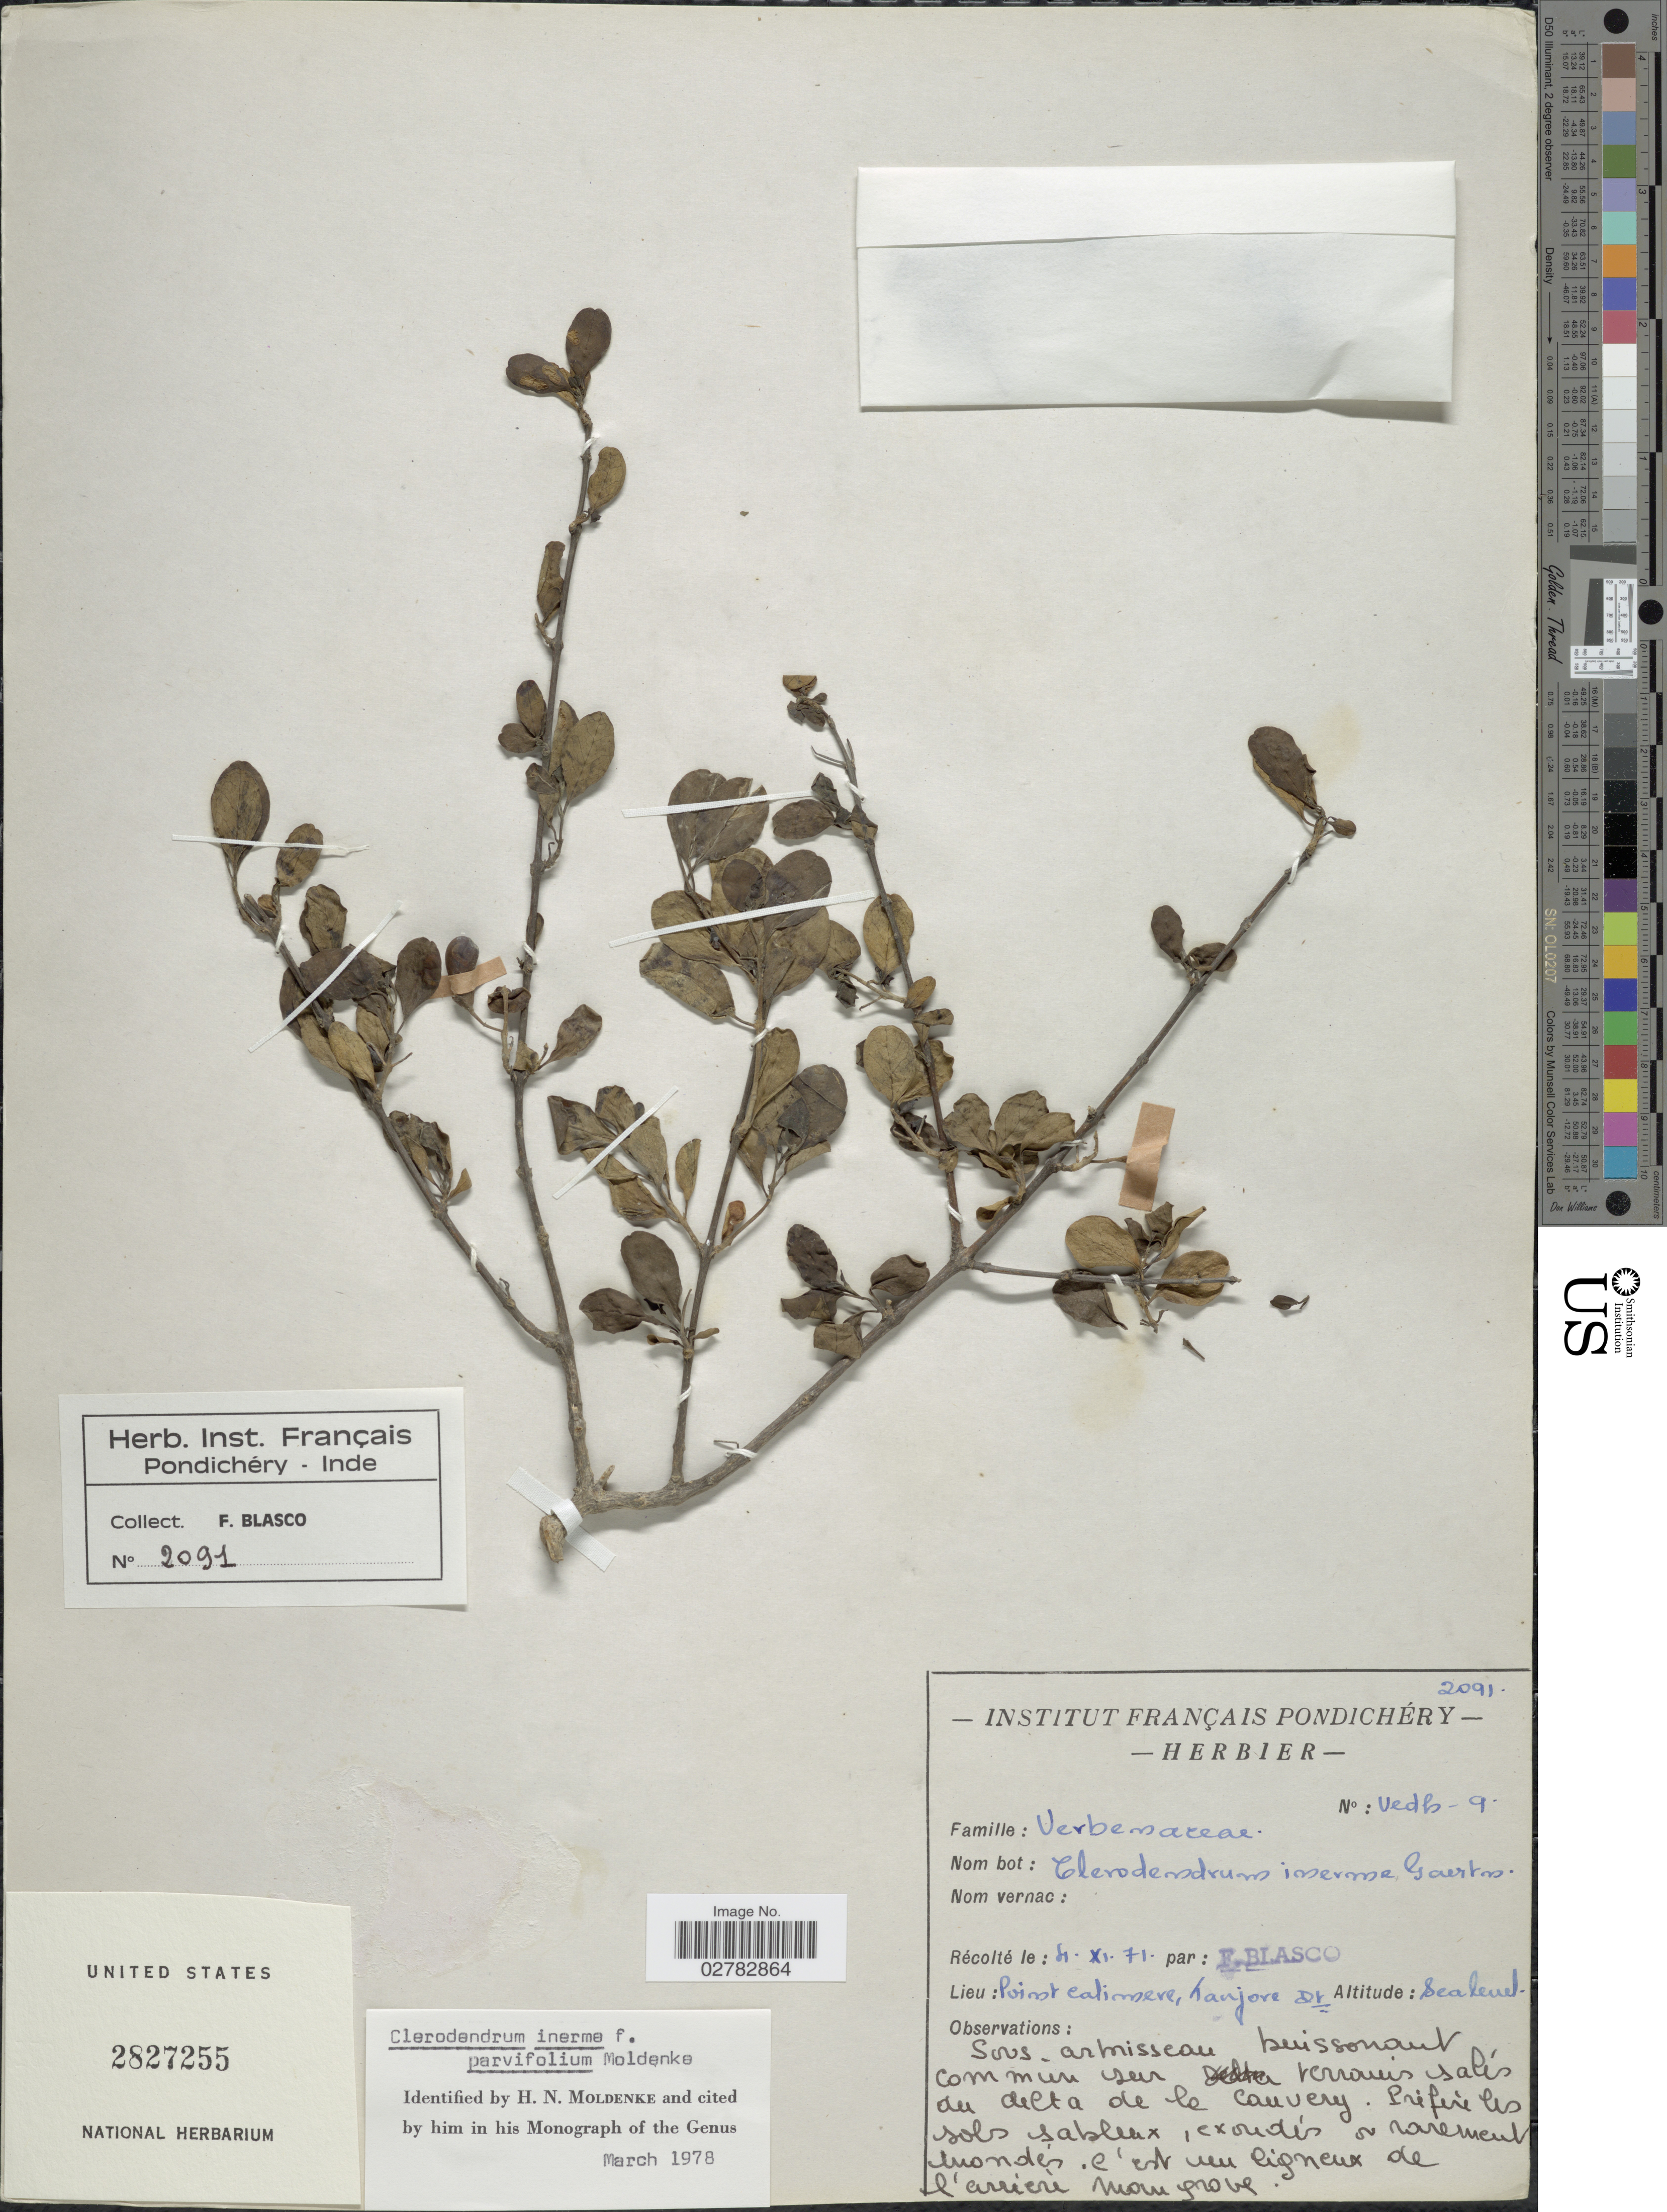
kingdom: Plantae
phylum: Tracheophyta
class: Magnoliopsida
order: Lamiales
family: Lamiaceae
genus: Clerodendrum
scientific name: Clerodendrum inerme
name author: (L.) Gaertn.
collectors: F. Blasco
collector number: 2091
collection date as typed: Transcribed d/m/y: 4/11/71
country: India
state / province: Pondicherry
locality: Point Calimere, Tanjore Dr.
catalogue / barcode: US 2827255